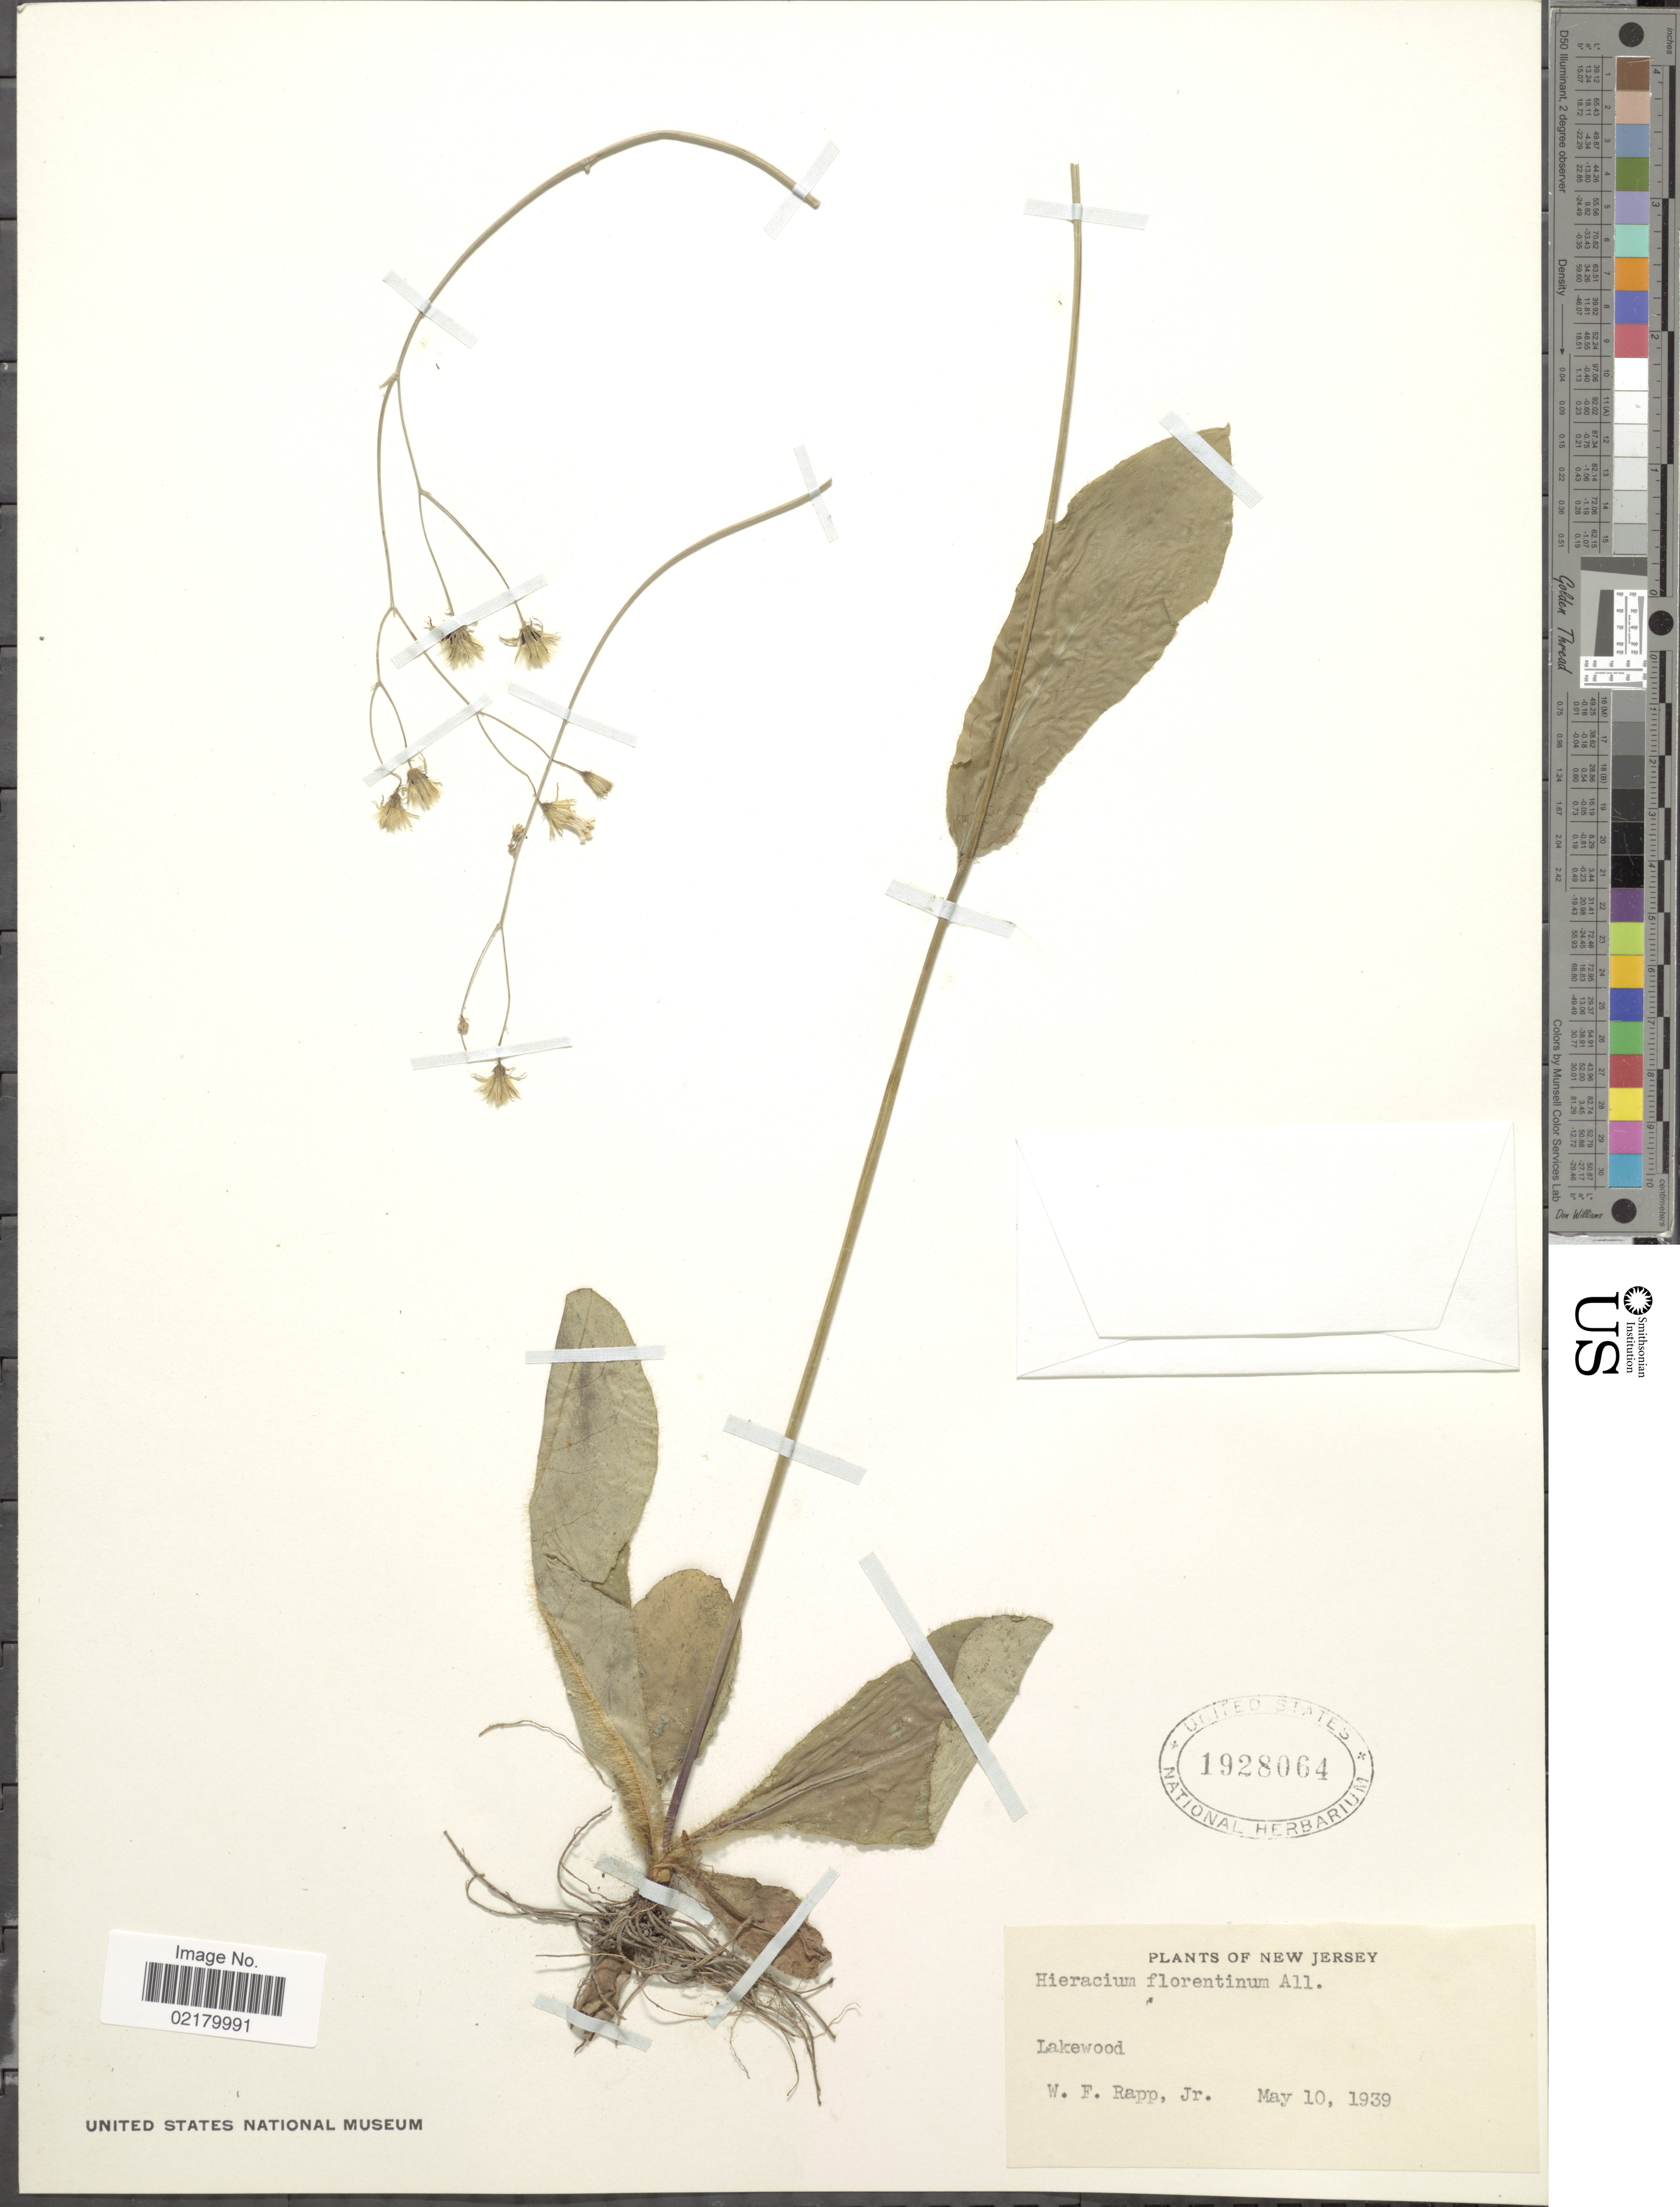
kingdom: Plantae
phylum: Tracheophyta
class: Magnoliopsida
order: Asterales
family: Asteraceae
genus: Pilosella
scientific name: Pilosella piloselloides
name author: (Vill.) Soják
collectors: W. Rapp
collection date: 1939-05-10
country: United States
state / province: New Jersey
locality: Lakewood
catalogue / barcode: US 1928064